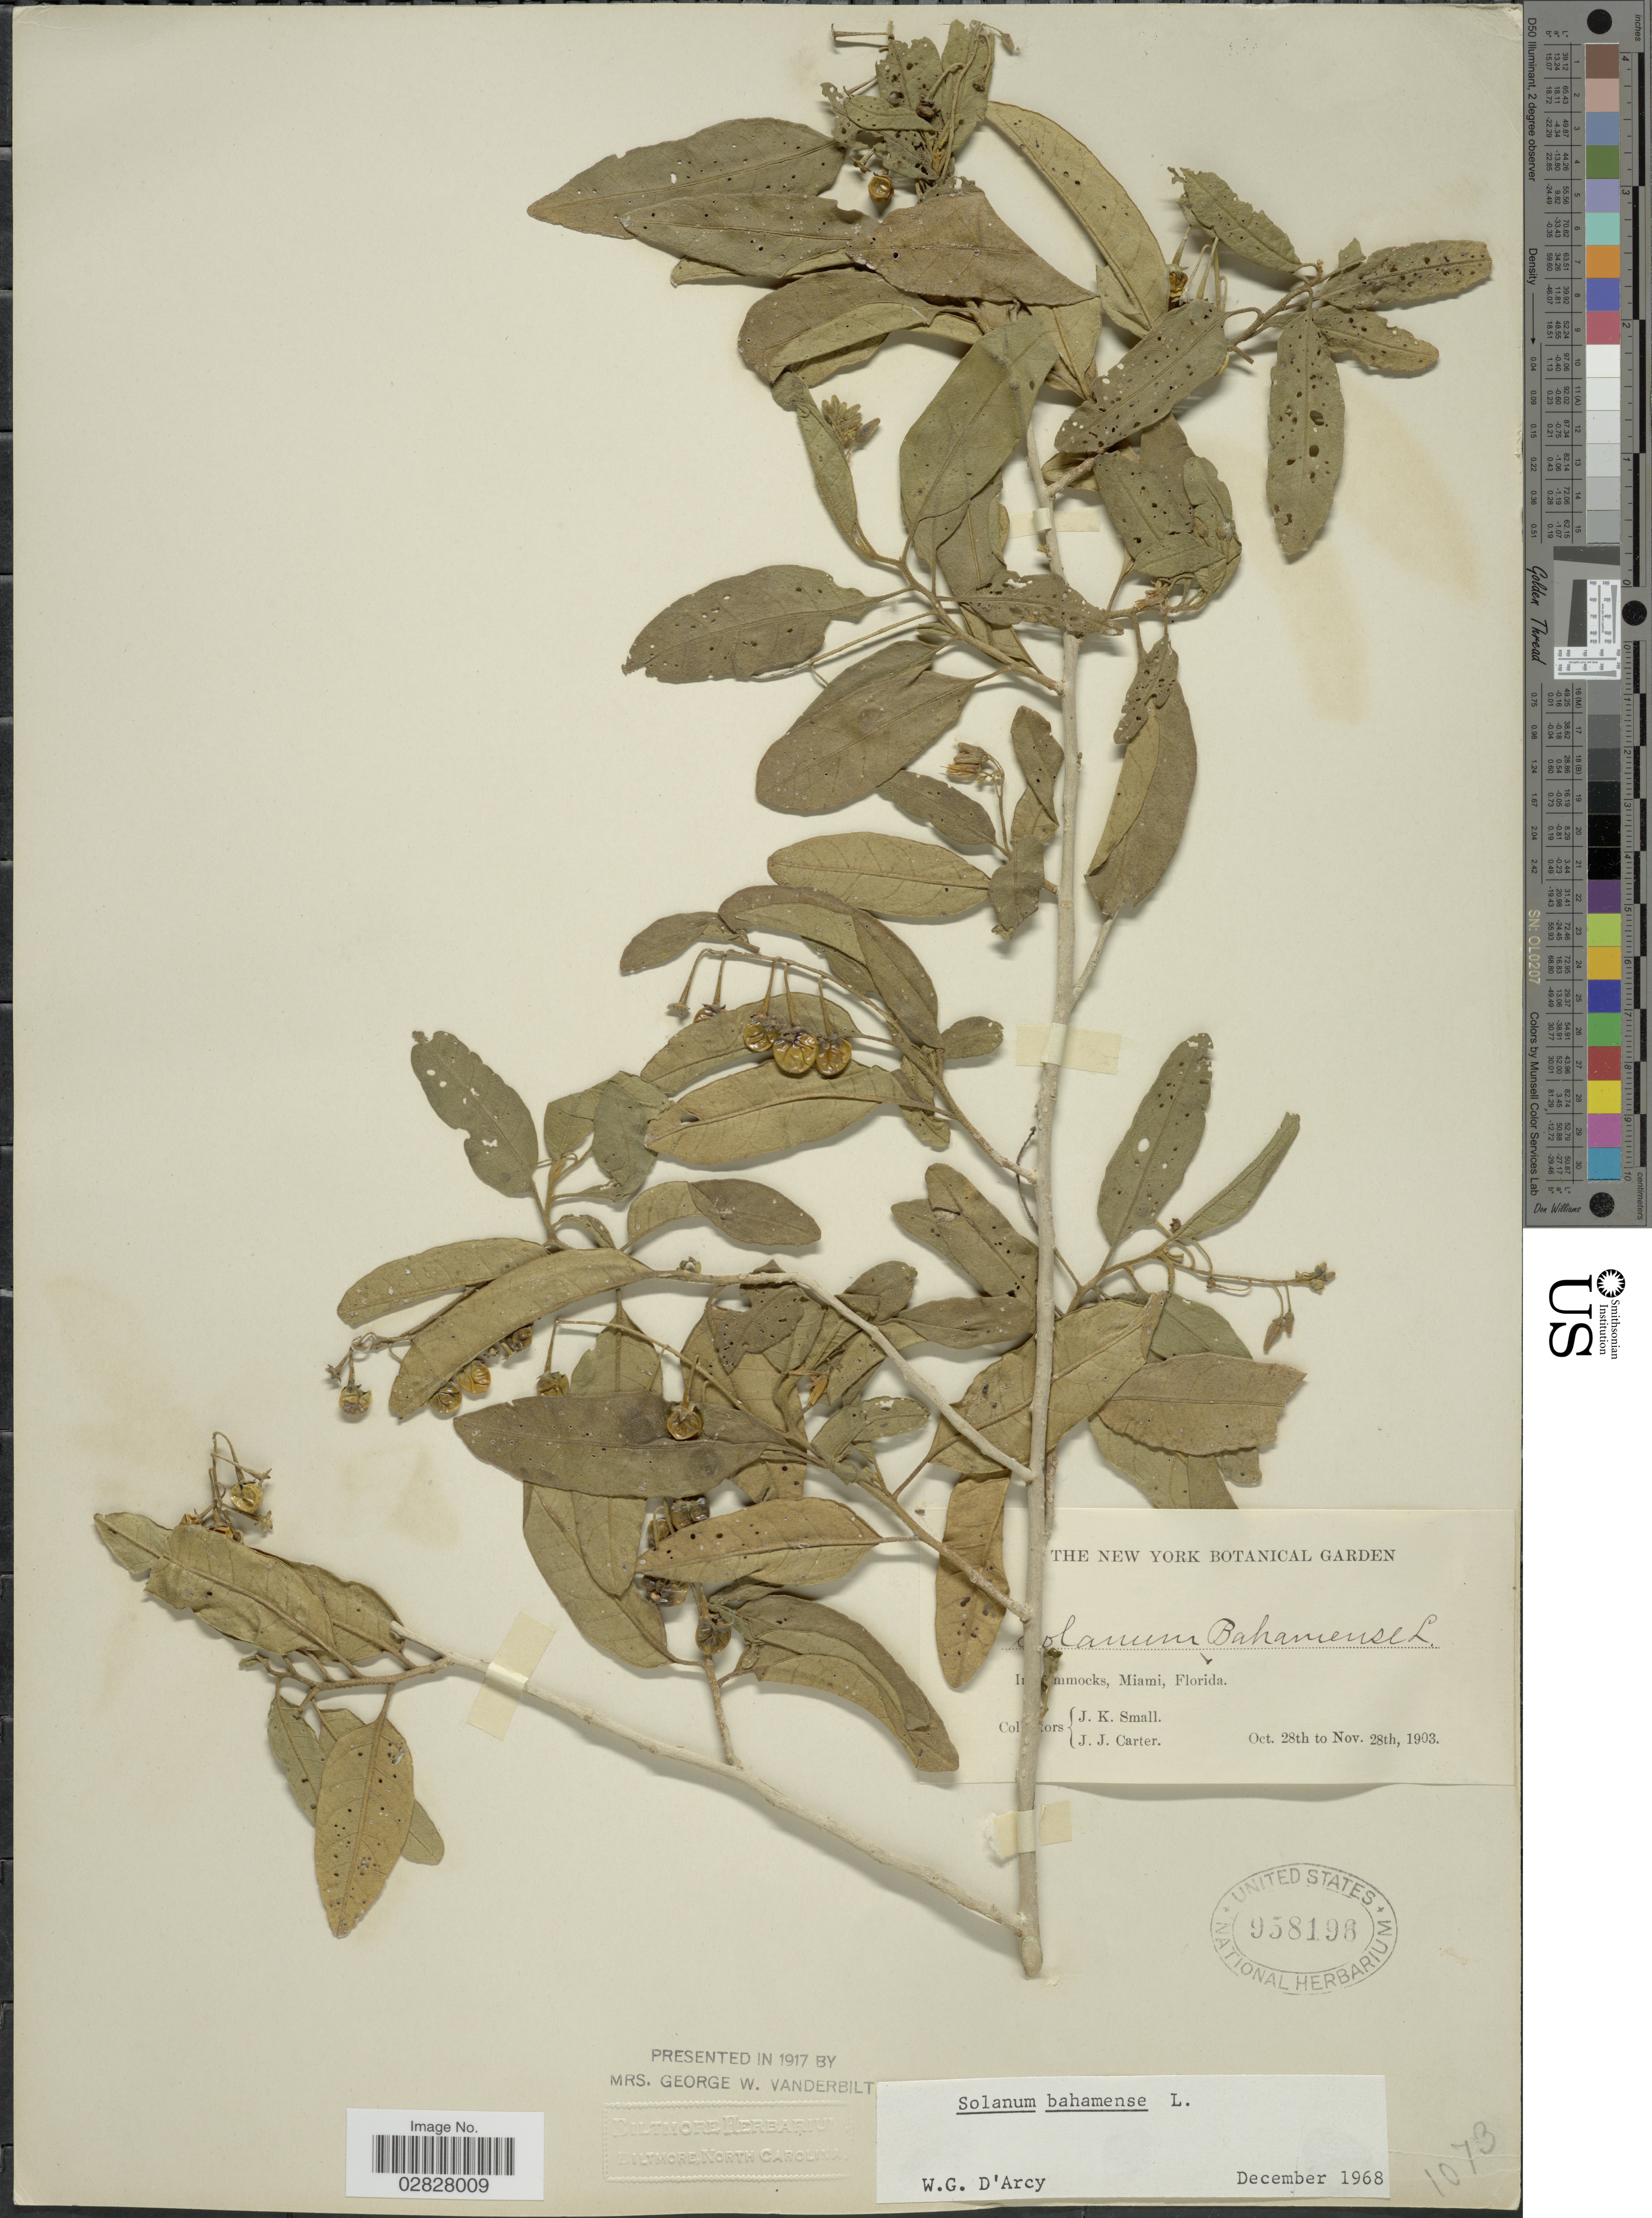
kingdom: Plantae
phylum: Tracheophyta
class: Magnoliopsida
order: Solanales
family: Solanaceae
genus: Solanum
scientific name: Solanum bahamense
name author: L.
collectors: J. K. Small & J. Carter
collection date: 1903-10-28/1903-11-28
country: United States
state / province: Florida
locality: In [illegible text]mmocks, Miami.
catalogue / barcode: US 958196